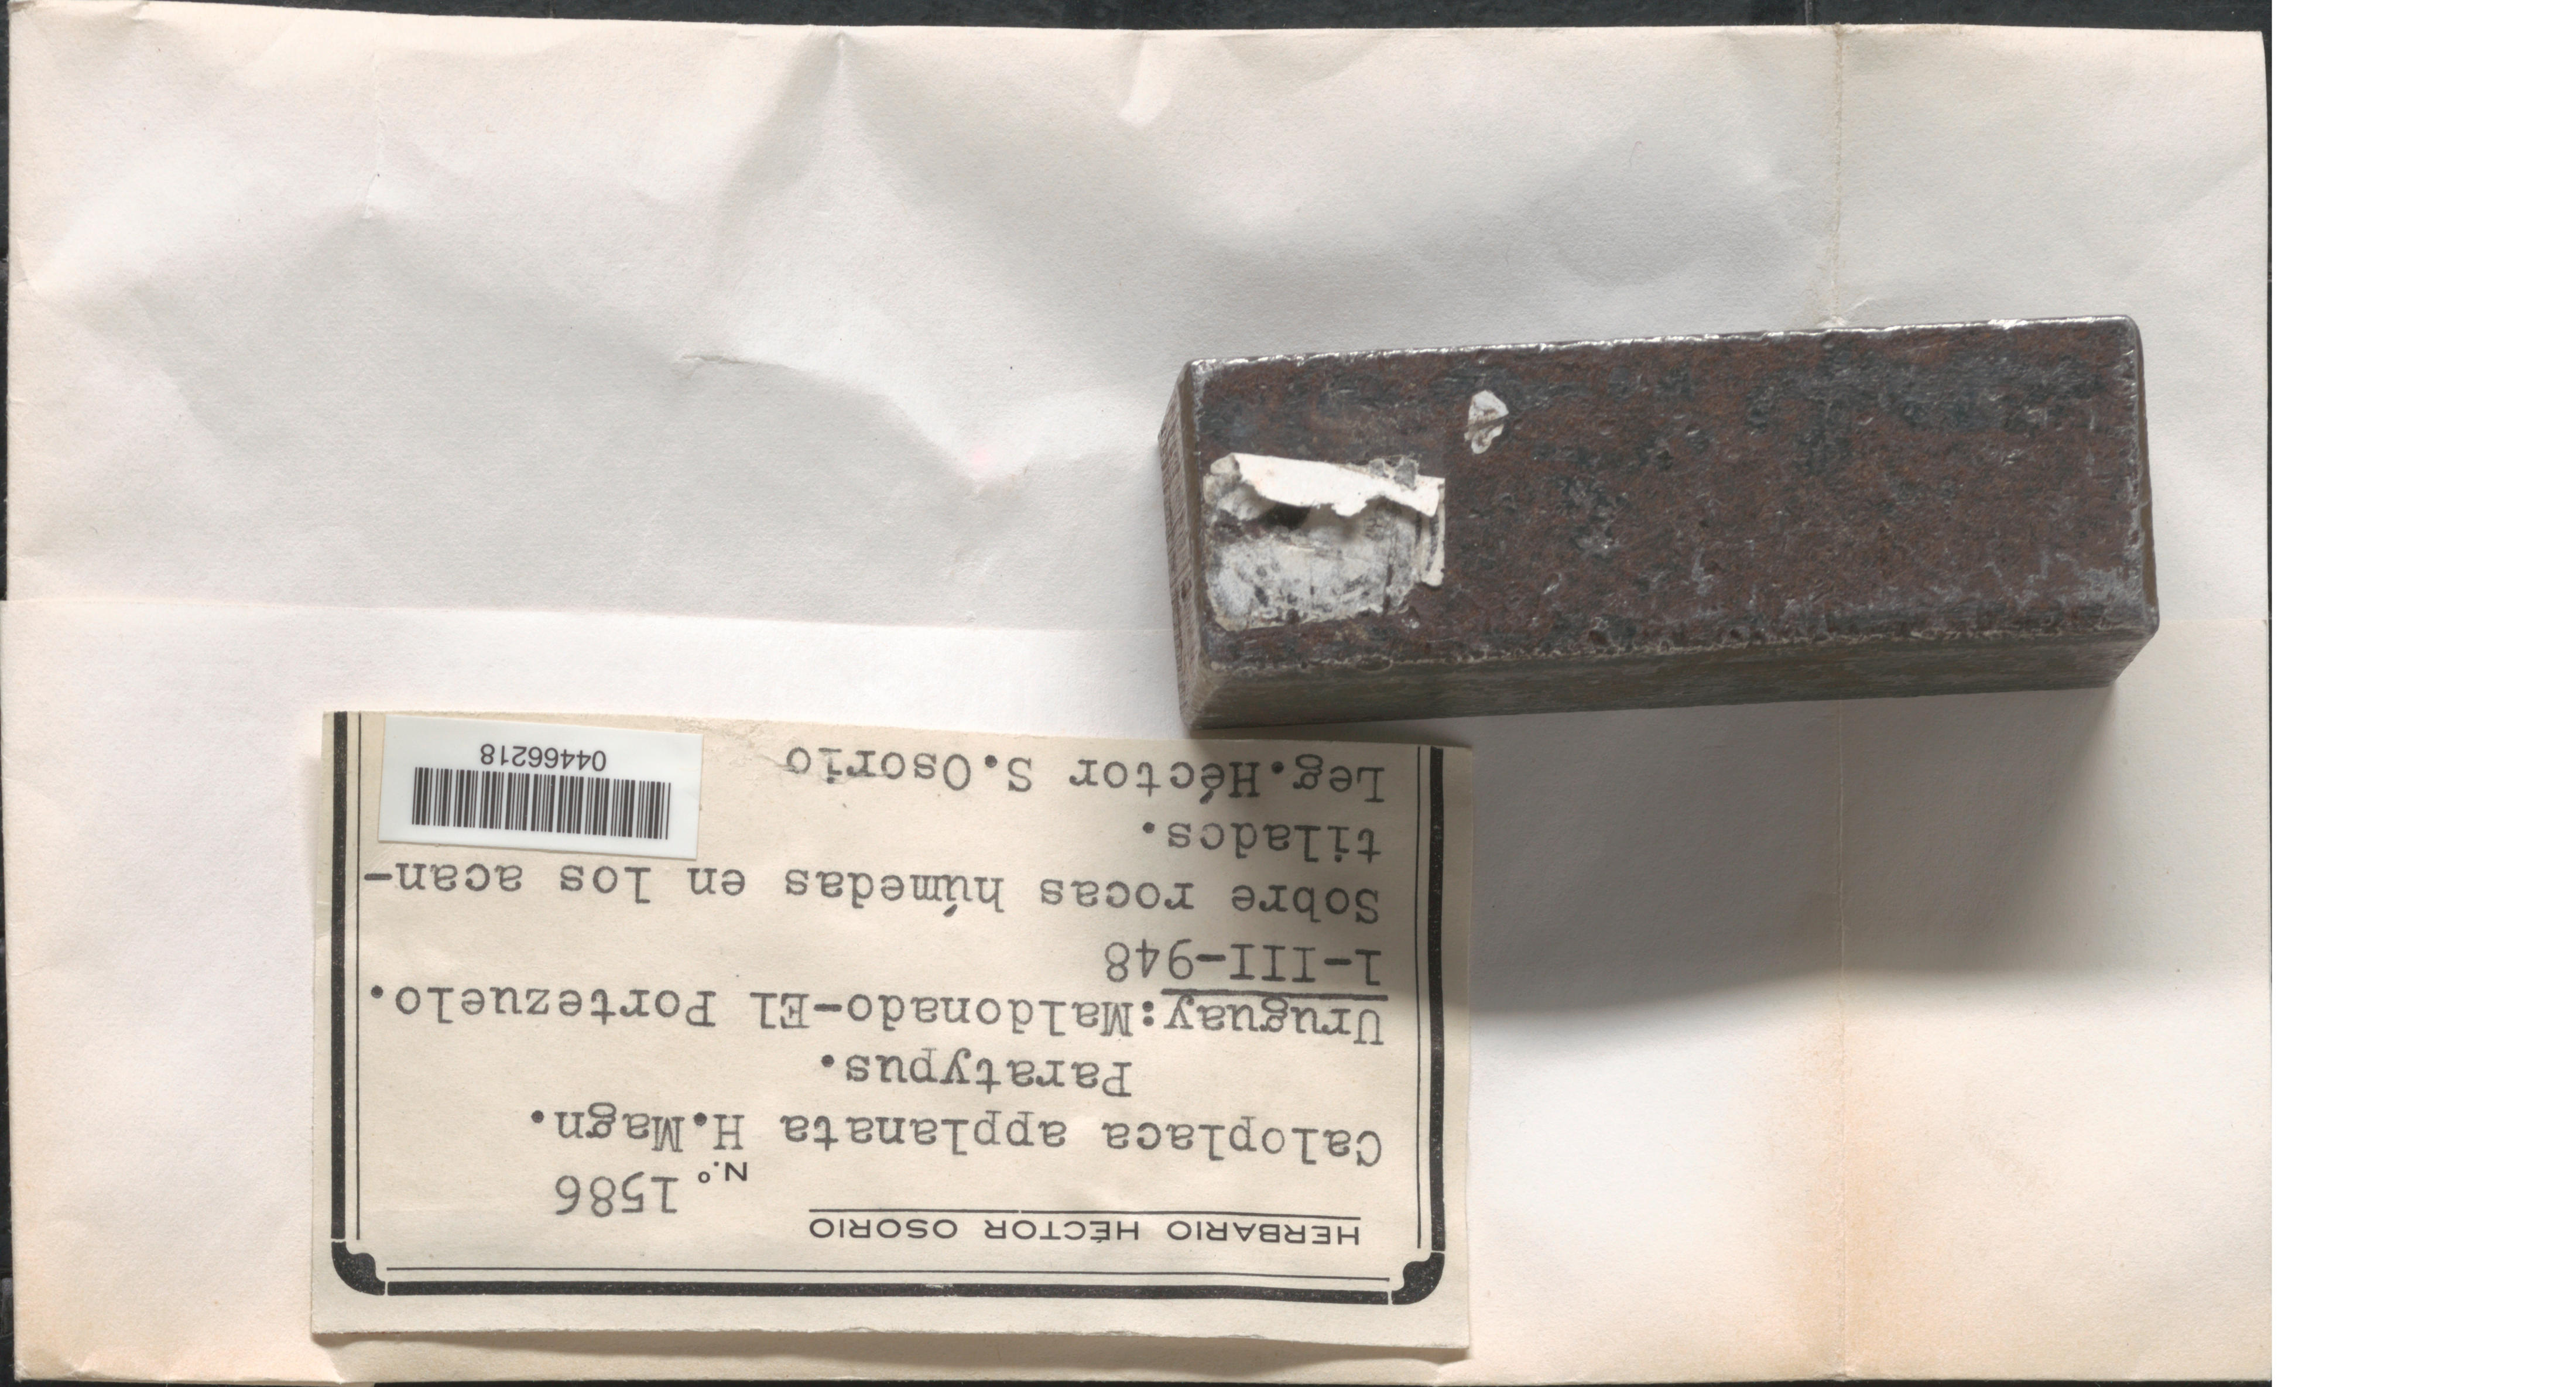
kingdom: Fungi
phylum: Ascomycota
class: Lecanoromycetes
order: Lecanorales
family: Parmeliaceae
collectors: H. Osorio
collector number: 1586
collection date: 1948-03-01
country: Uruguay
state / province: Maldonado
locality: Maldonado - El Portezuelo.